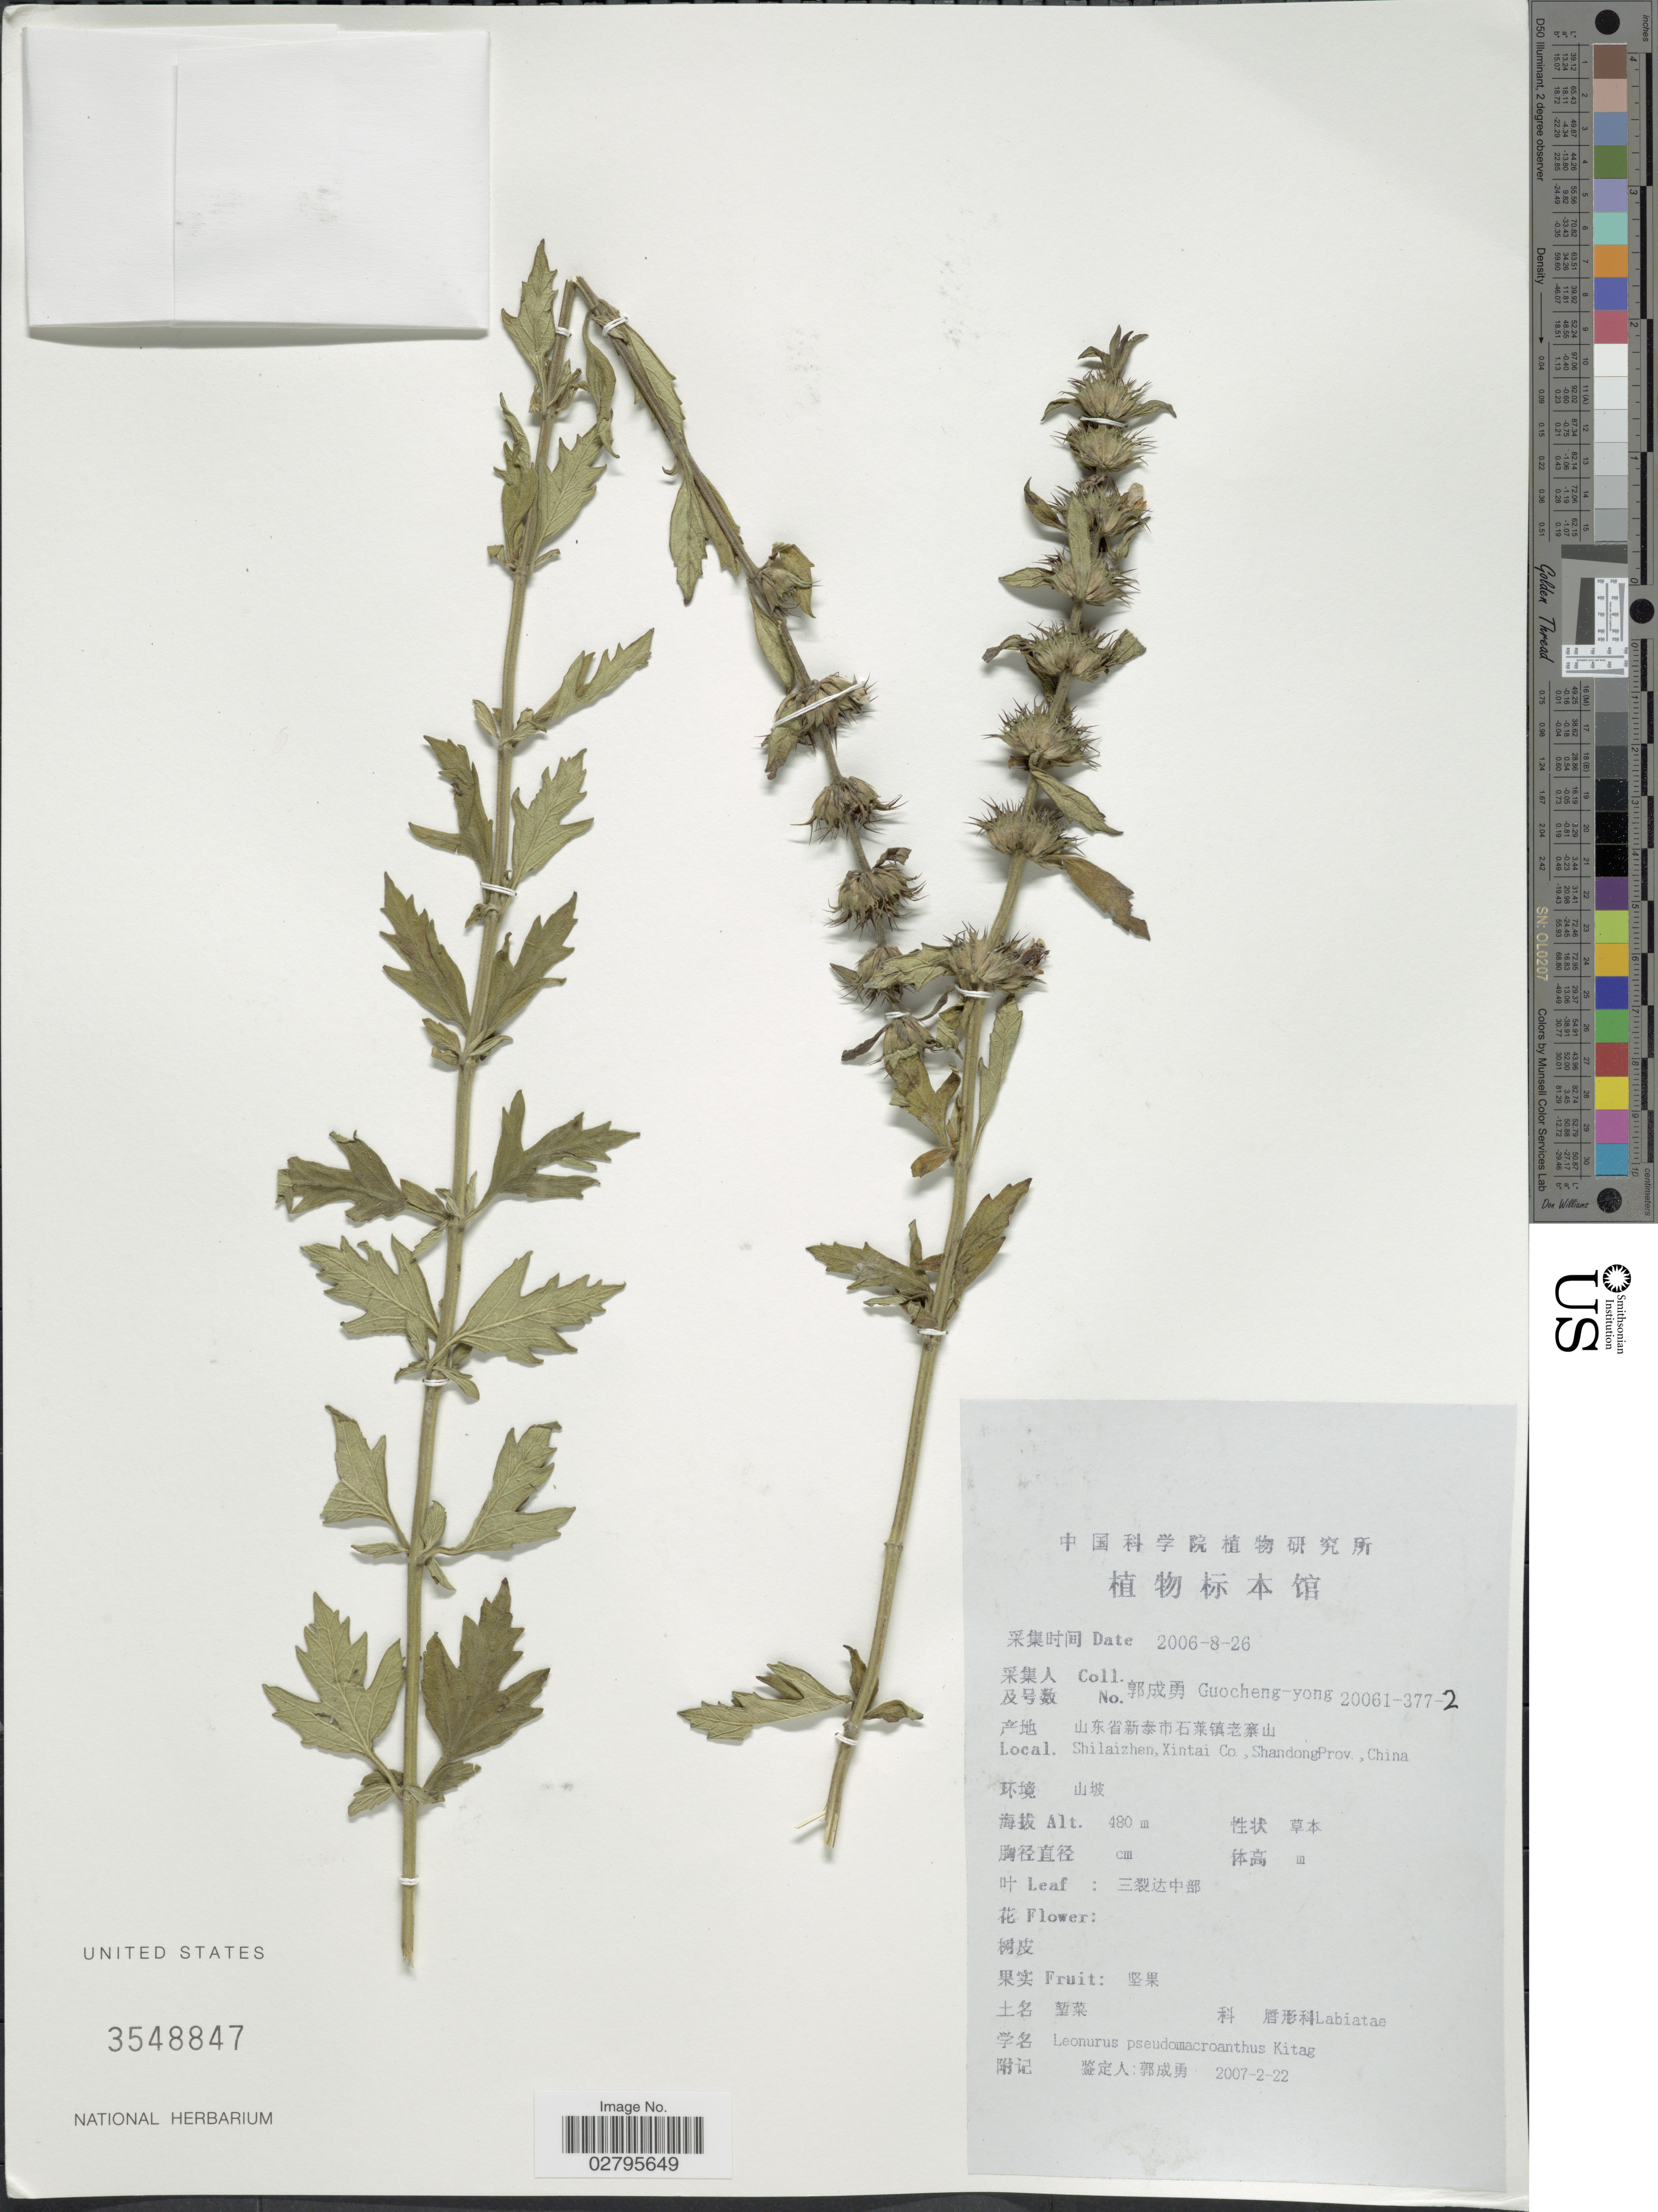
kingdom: Plantae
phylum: Tracheophyta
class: Magnoliopsida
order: Lamiales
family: Lamiaceae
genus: Leonurus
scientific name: Leonurus pseudomacranthus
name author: Kitag.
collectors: Guo cheng-yong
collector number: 20061-377-2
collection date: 2006-08-26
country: China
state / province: Shandong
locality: Shilaizhen, Xintai Co., Shandong Prov.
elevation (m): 480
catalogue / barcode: US 3548847